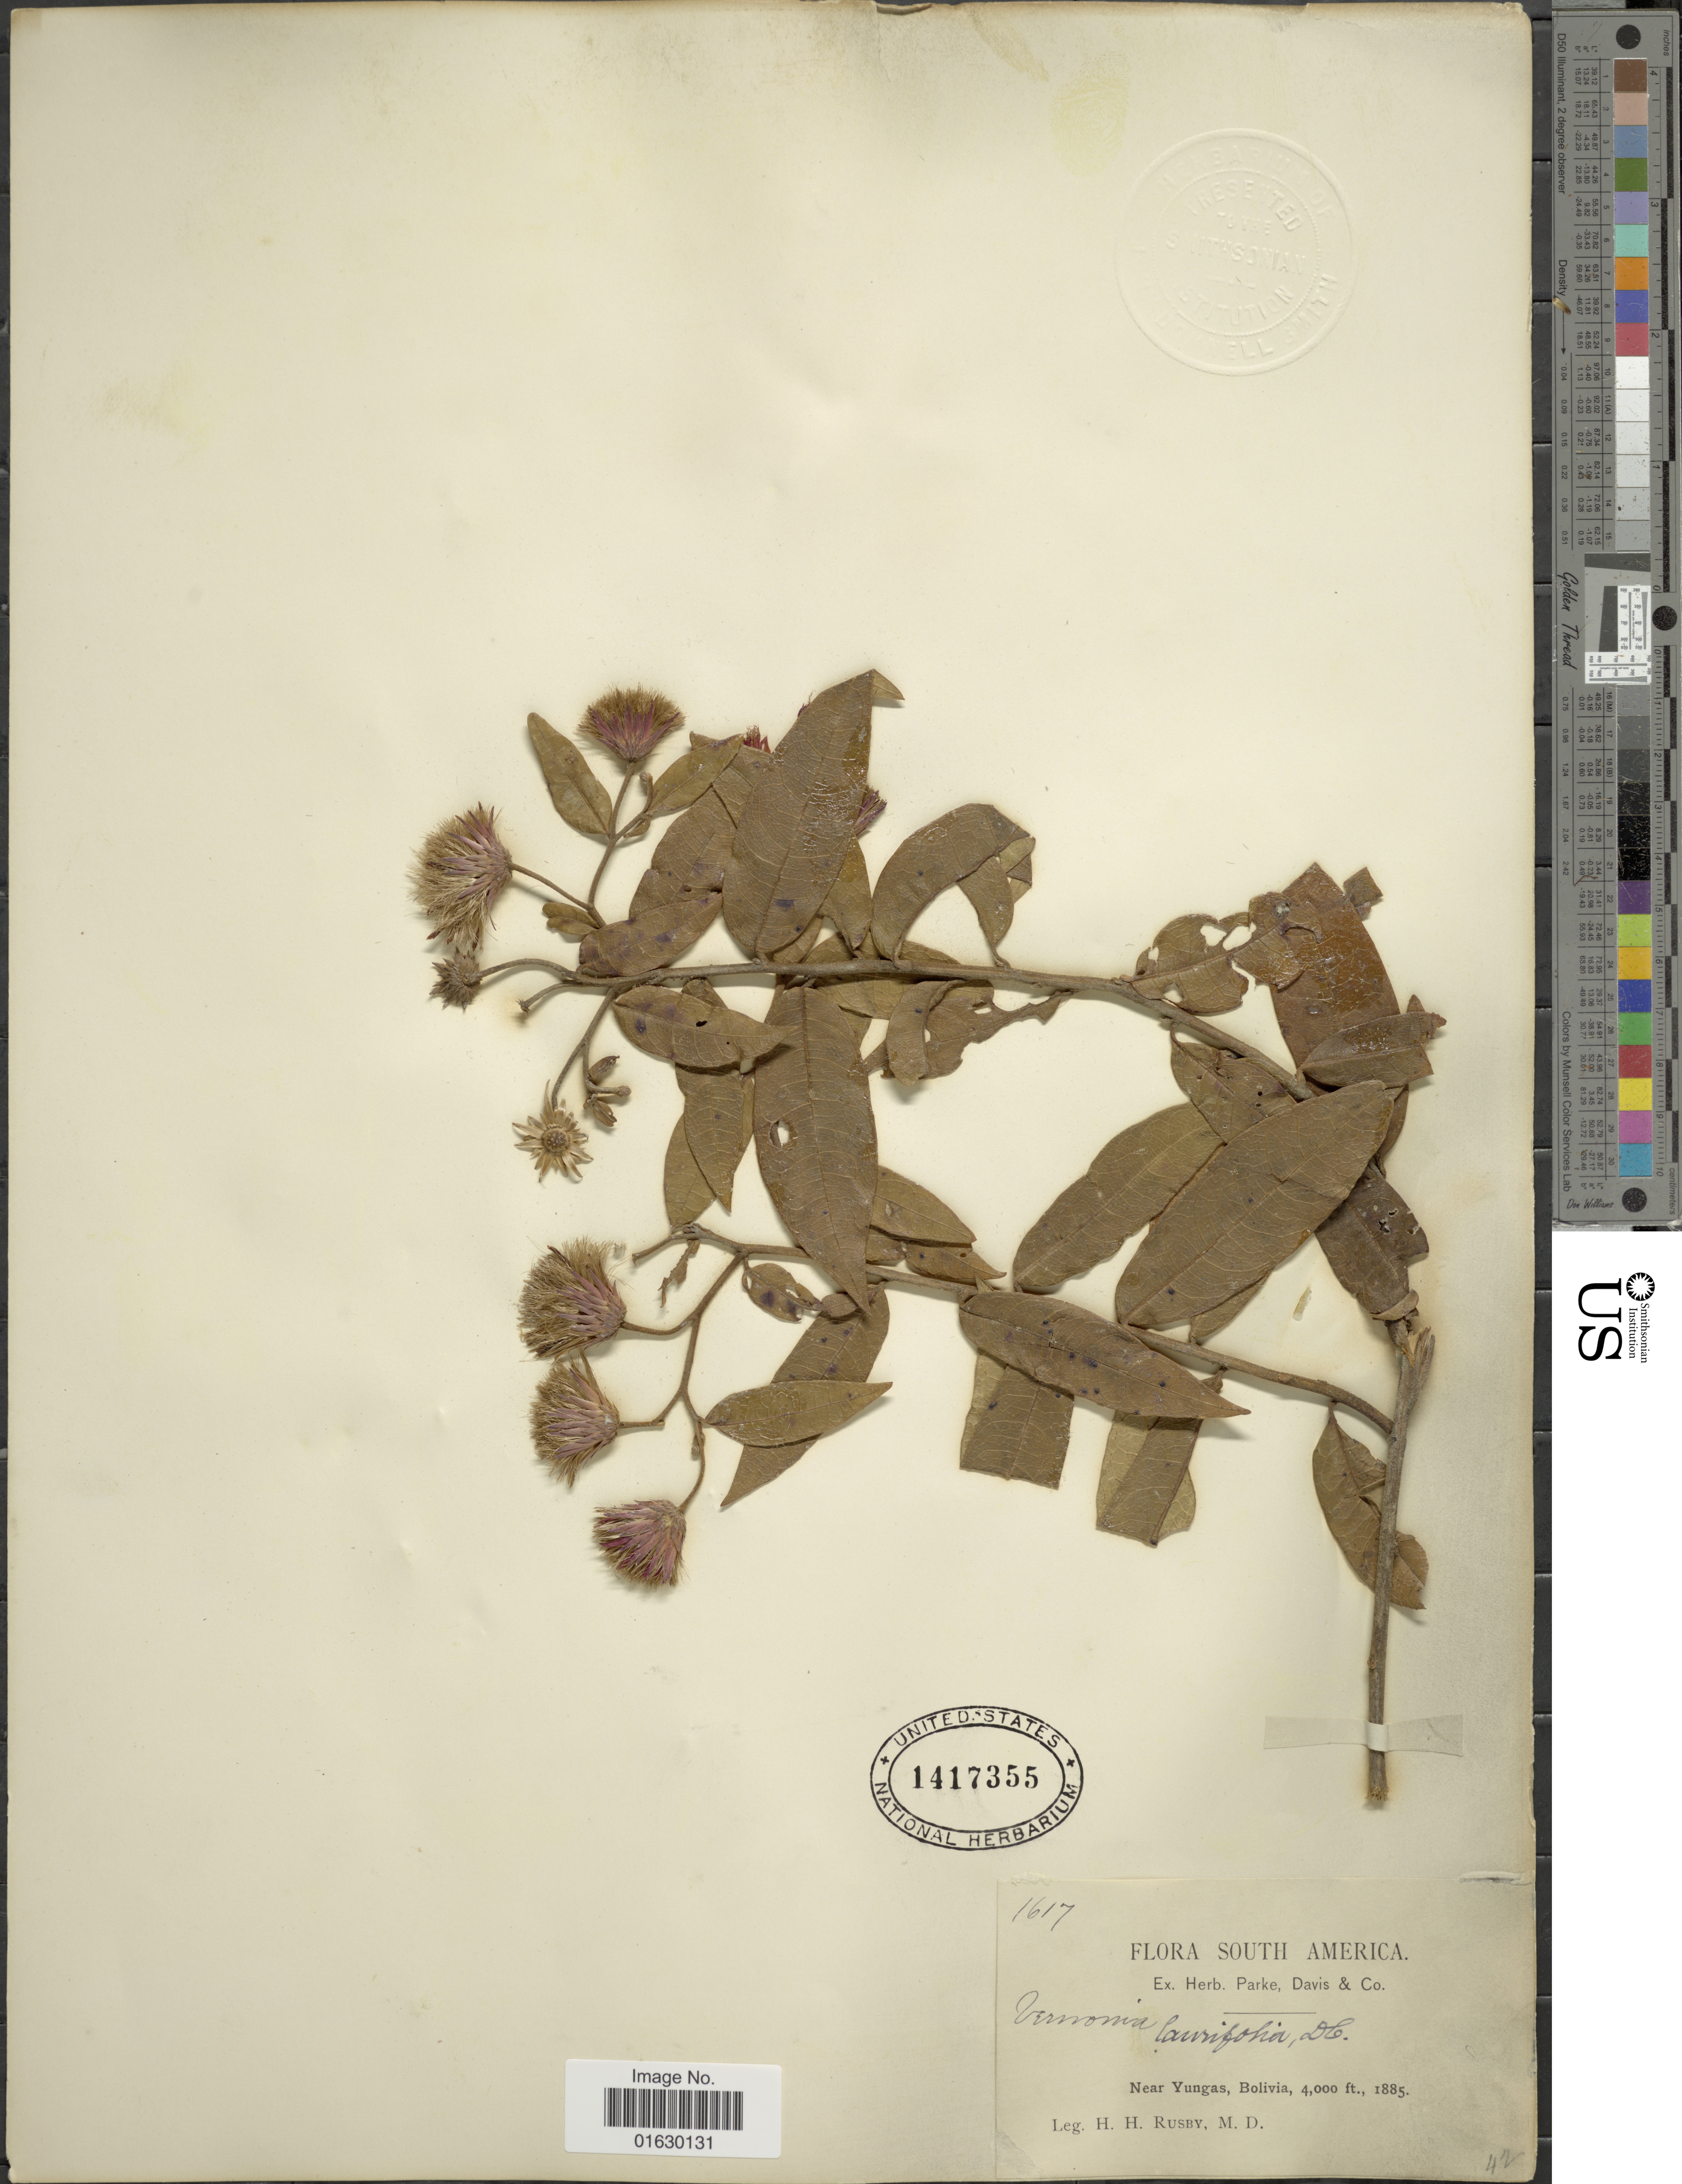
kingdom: Plantae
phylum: Tracheophyta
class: Magnoliopsida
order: Asterales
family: Asteraceae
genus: Lessingianthus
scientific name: Lessingianthus laurifolius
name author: (DC.) H. Rob.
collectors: H. H. Rusby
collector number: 1617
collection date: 1885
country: Bolivia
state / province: La Paz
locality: Near Yungas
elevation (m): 1219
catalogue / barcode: US 1417355